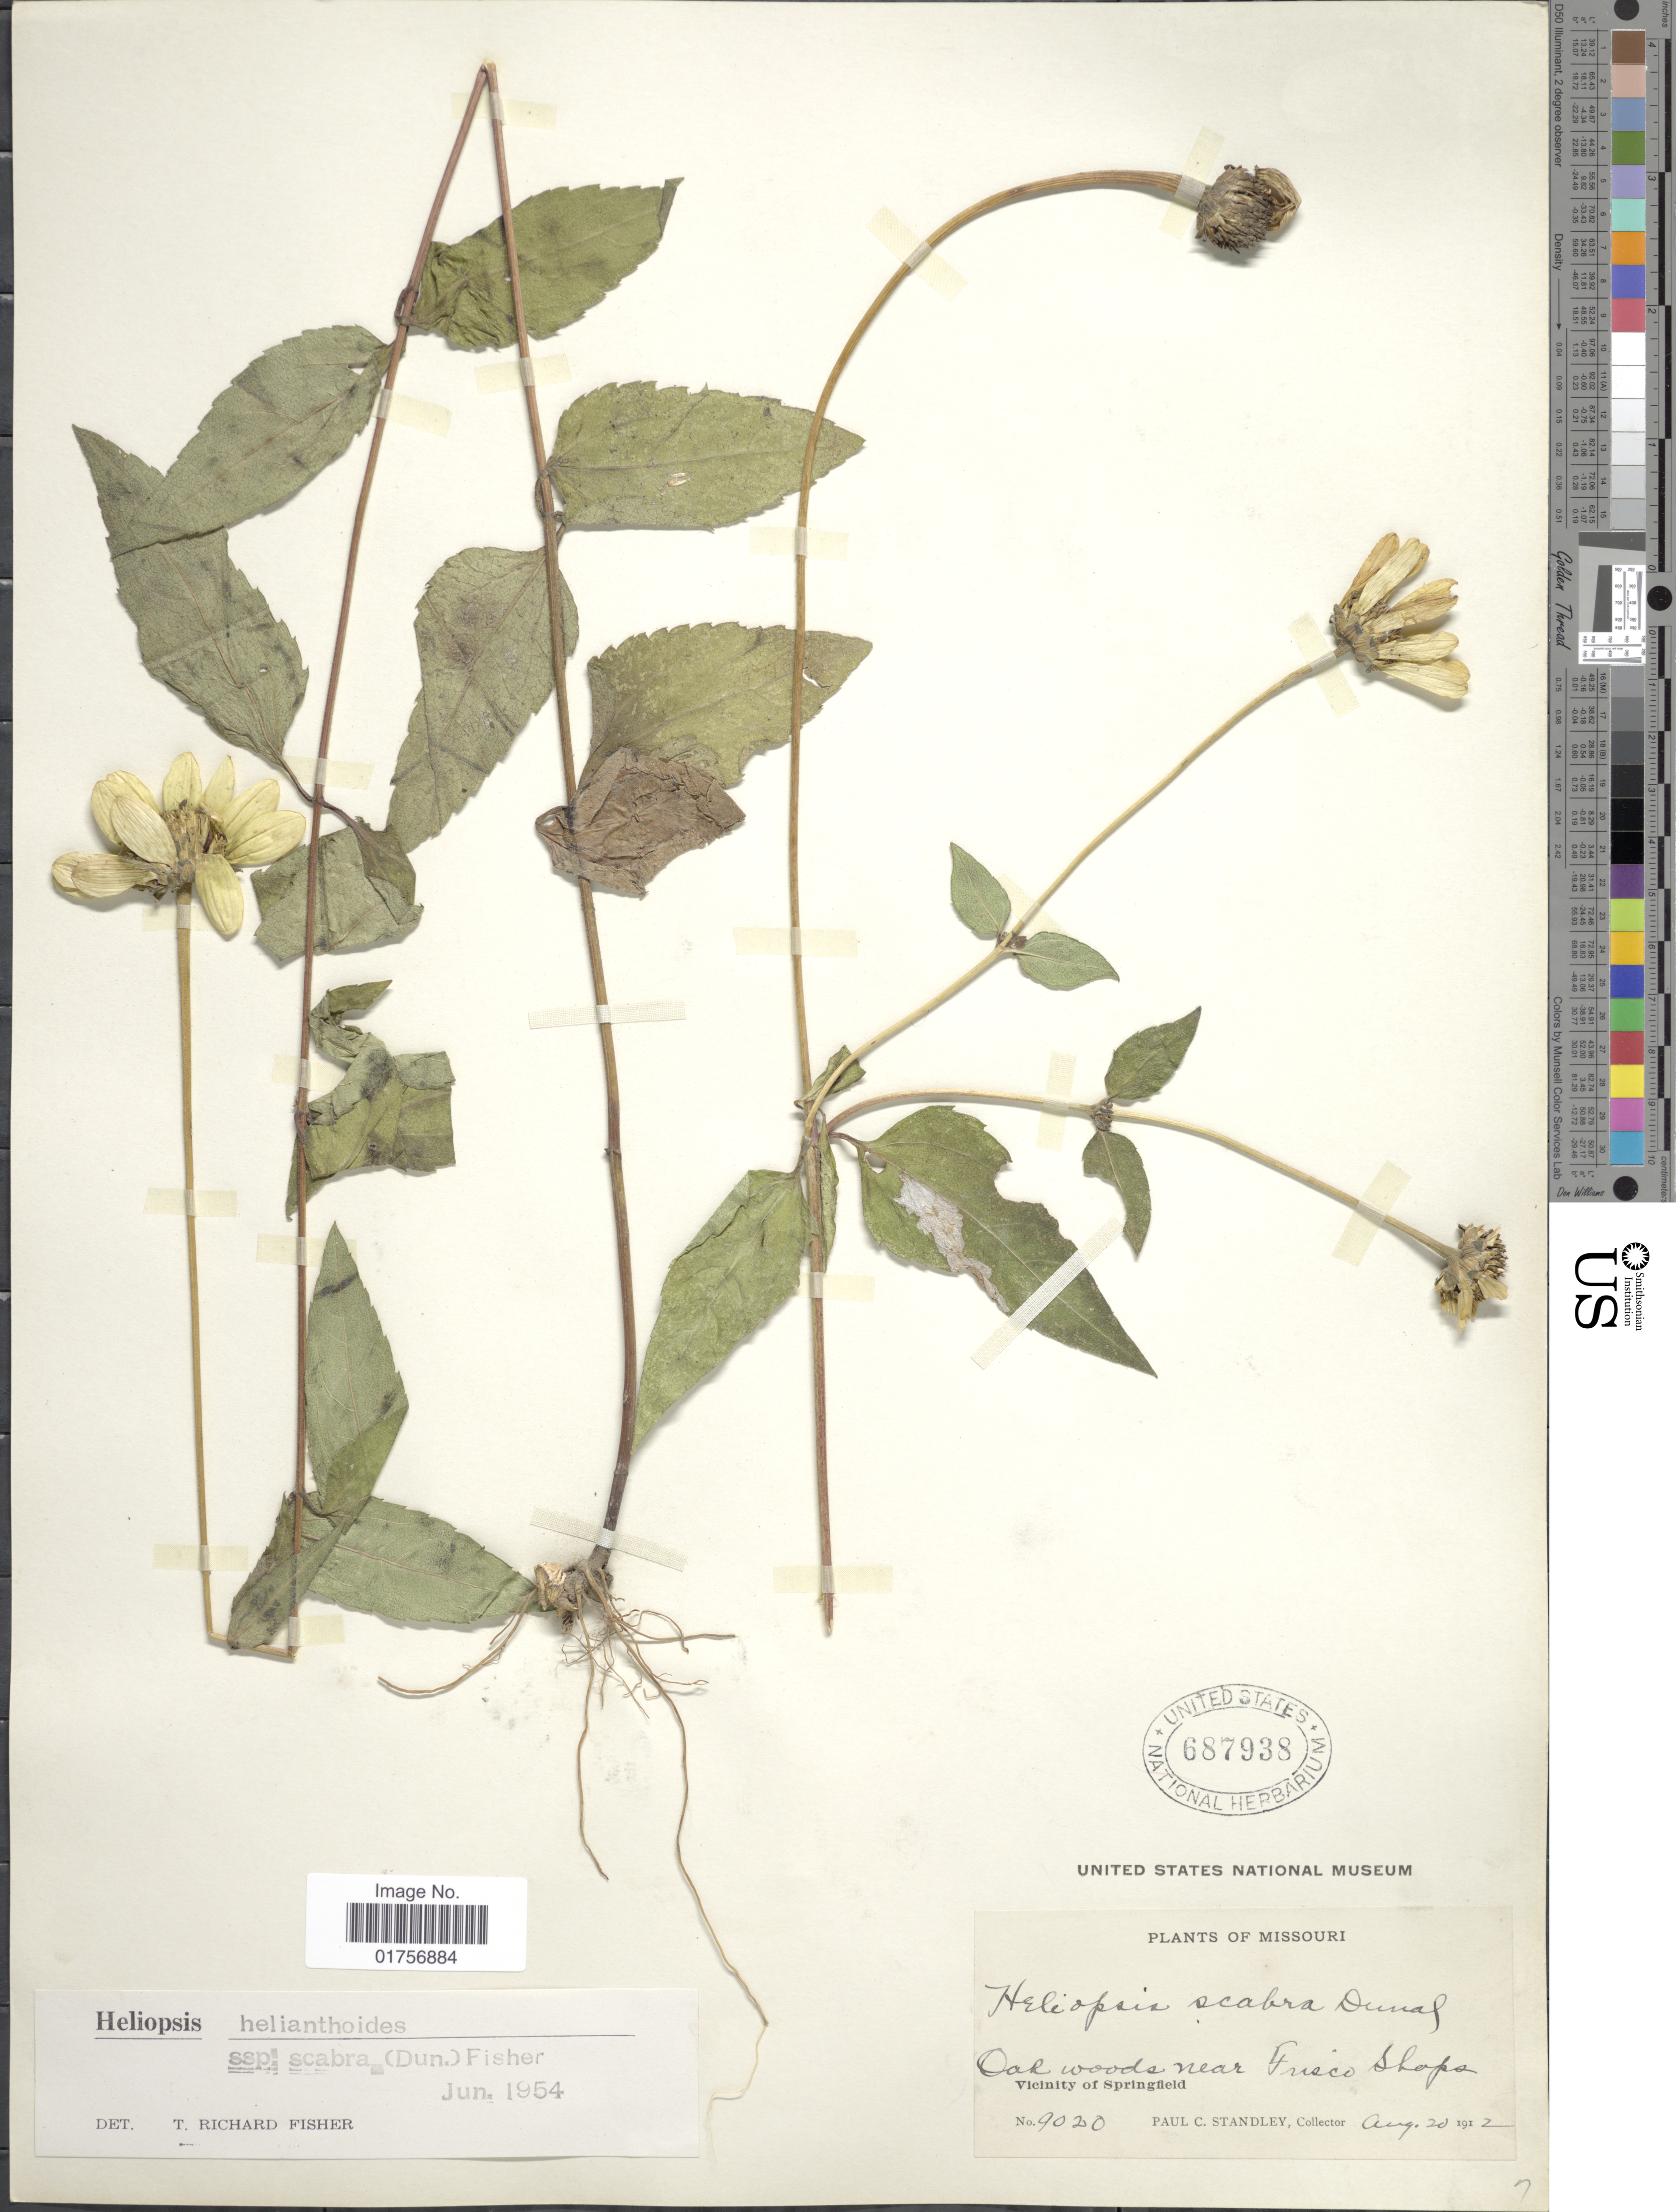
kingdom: Plantae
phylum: Tracheophyta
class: Magnoliopsida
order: Asterales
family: Asteraceae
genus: Heliopsis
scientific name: Heliopsis helianthoides var. scabra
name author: (Dunal) T.R. Fisher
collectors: P. C. Standley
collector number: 9020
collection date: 1912-08-20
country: United States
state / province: Missouri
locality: Oak woods near Frisco Shops, Vicinity of Springfield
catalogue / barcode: US 687938